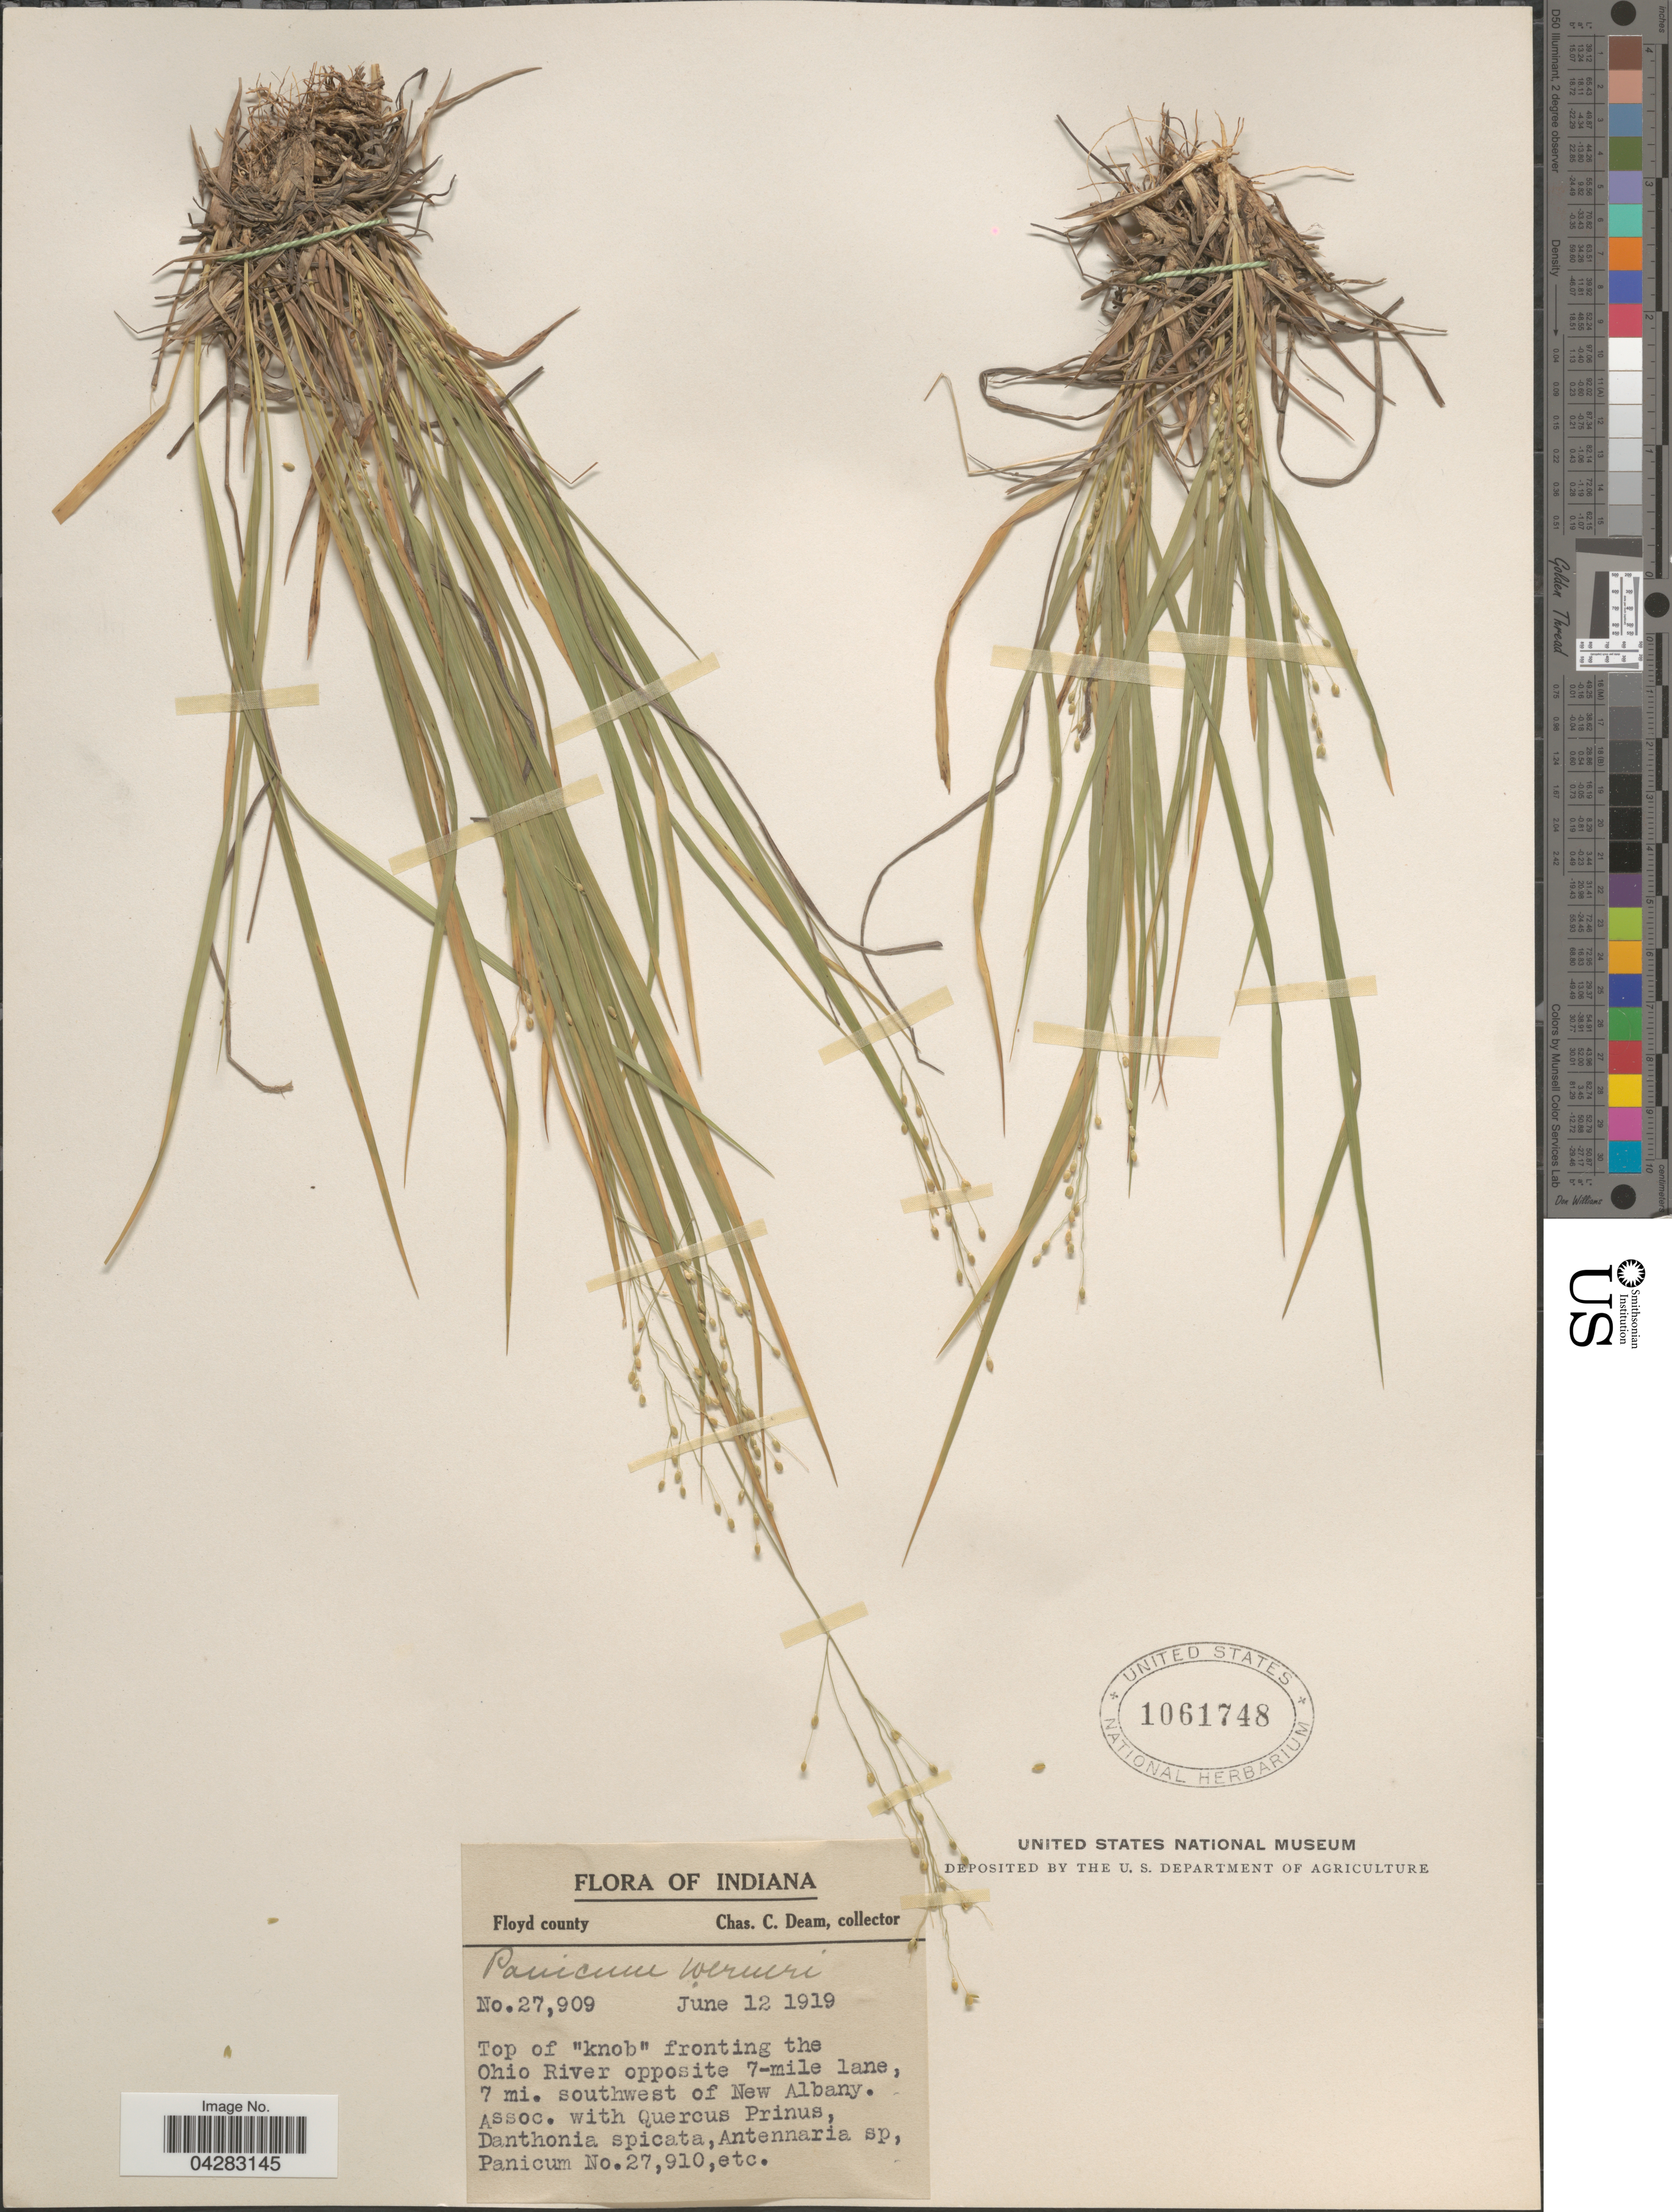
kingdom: Plantae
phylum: Tracheophyta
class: Liliopsida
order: Poales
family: Poaceae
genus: Dichanthelium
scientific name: Dichanthelium linearifolium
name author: (Scribn.) Gould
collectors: C. C. Deam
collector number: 27909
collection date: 1919-06-12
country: United States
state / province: Indiana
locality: Floyd county. Top of "knob" fronting the Ohio River opposite 7-mile lane, 7 mi. southwest of New Albany.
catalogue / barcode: US 1061748